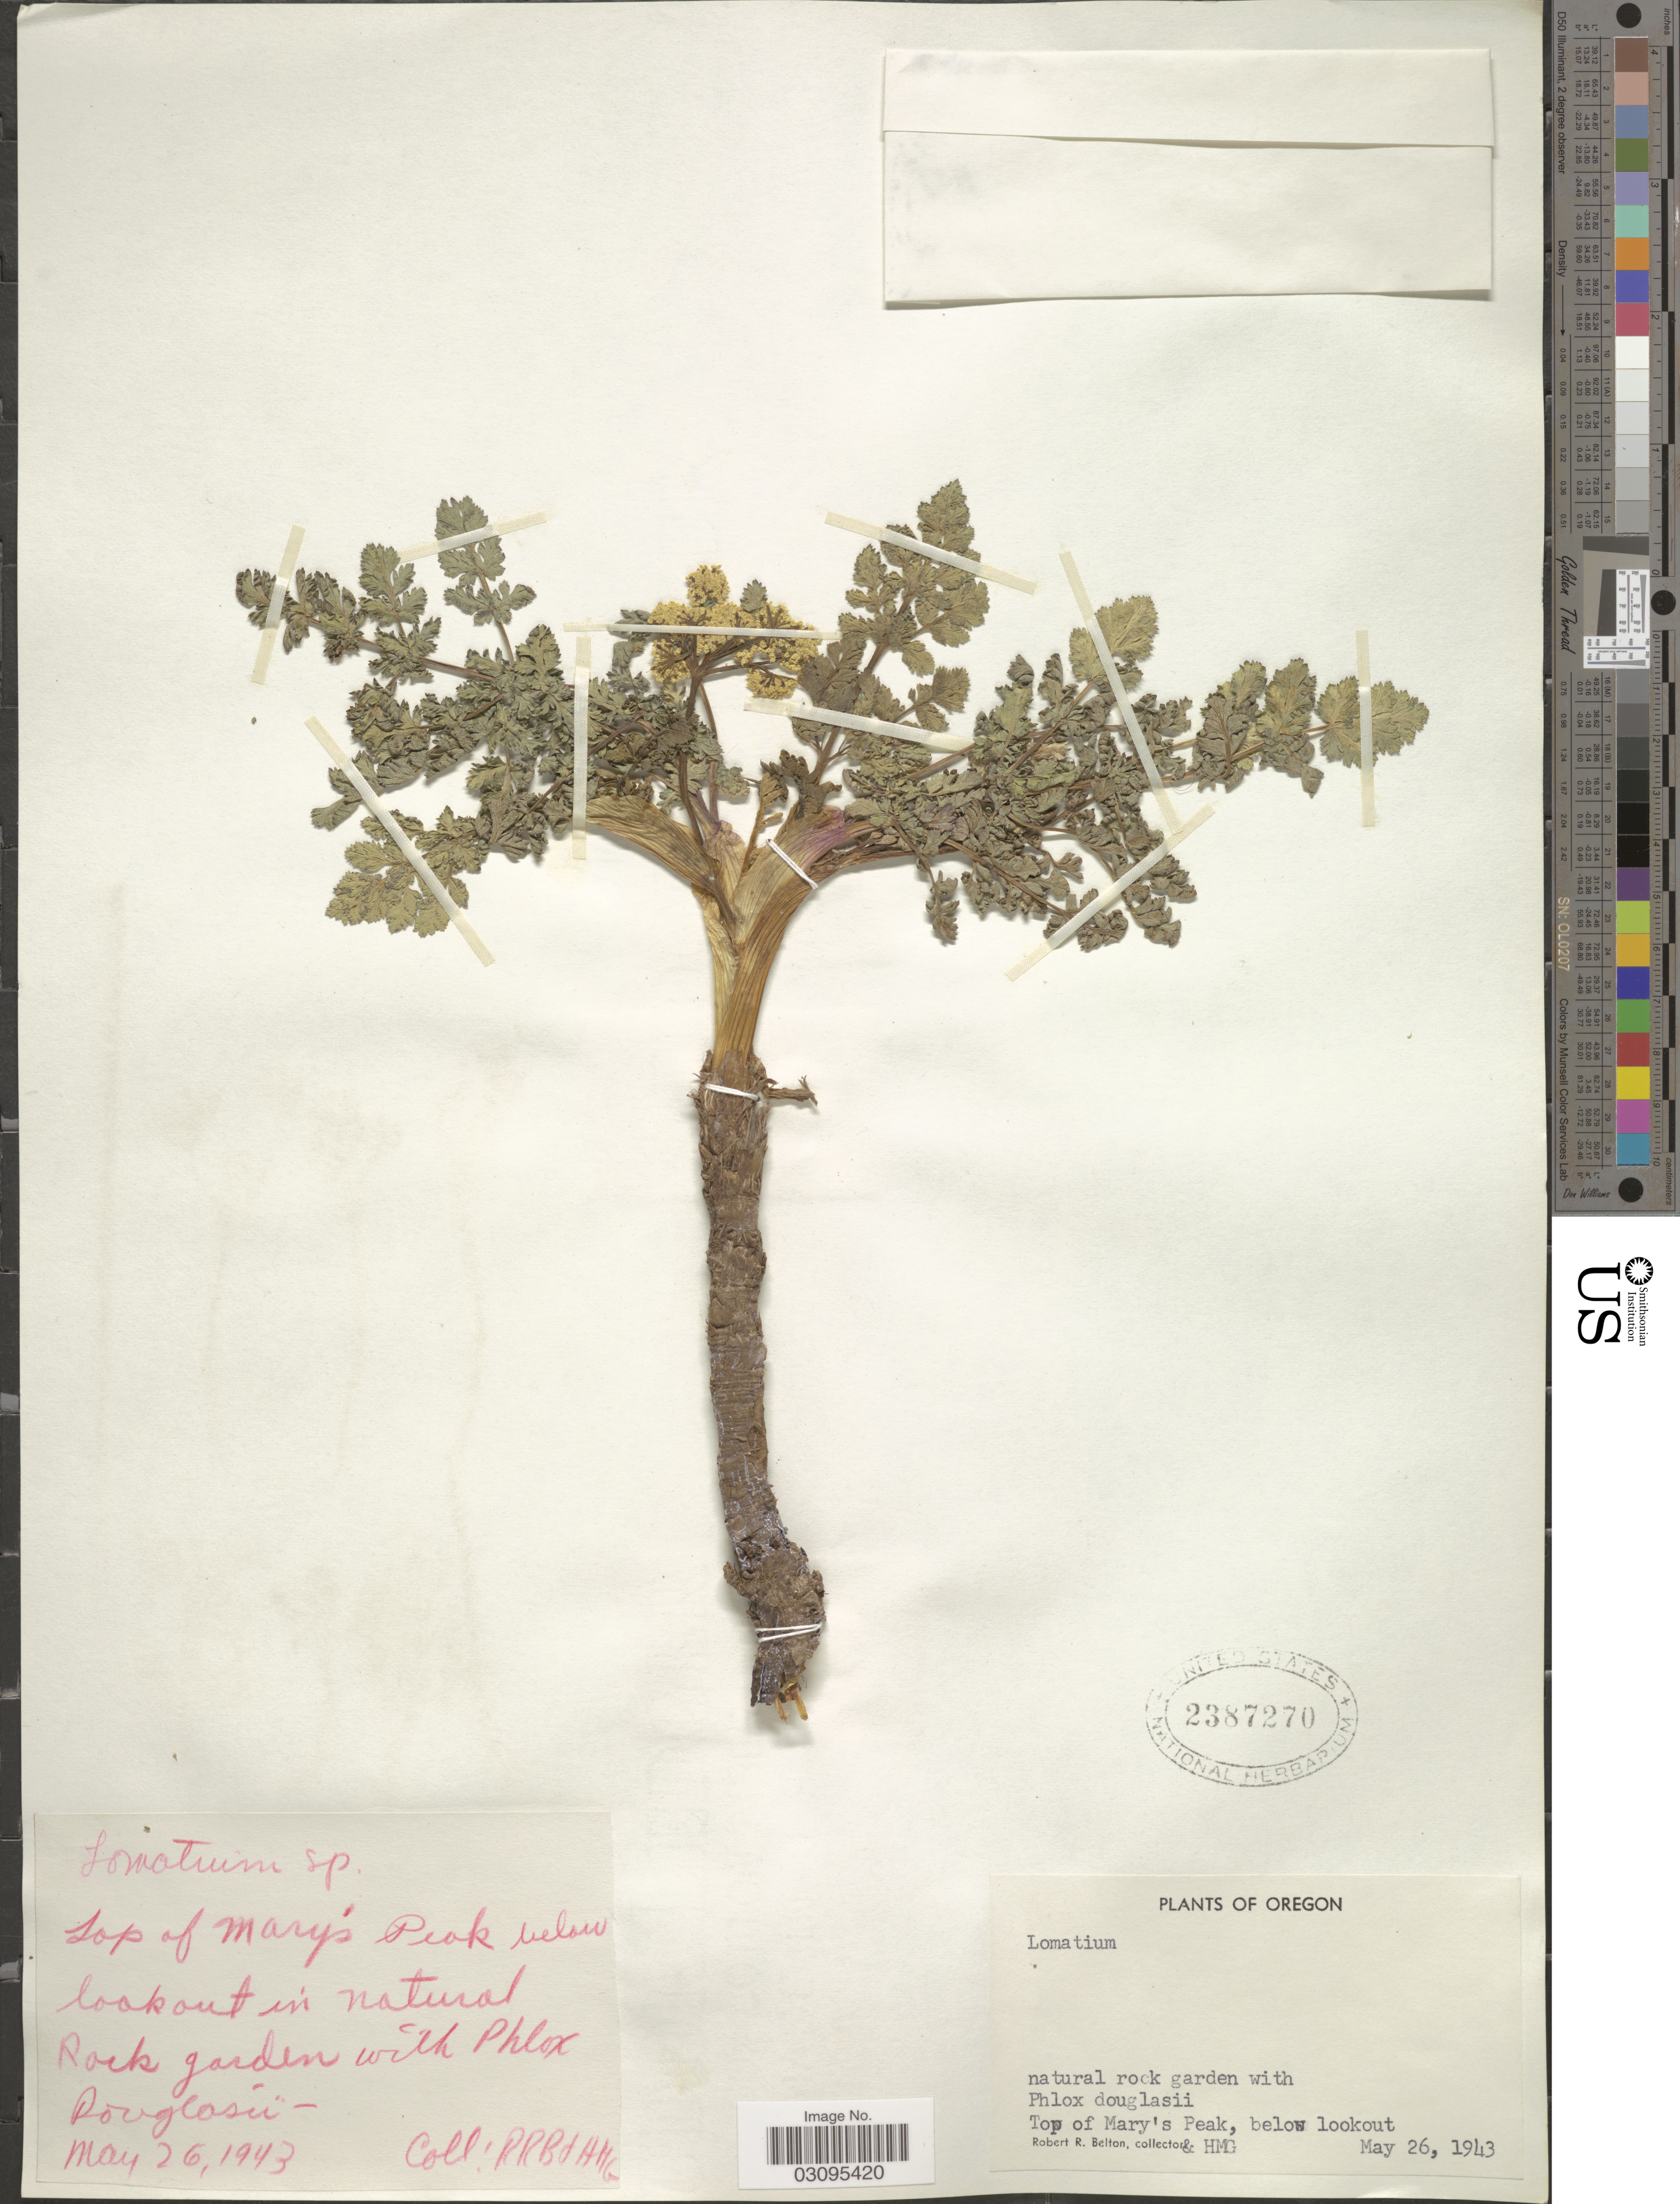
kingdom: Plantae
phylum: Tracheophyta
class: Magnoliopsida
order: Apiales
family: Apiaceae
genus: Lomatium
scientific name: Lomatium sp.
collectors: R. Belton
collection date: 1943-05-26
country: United States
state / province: Oregon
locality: Top of Mary's Peak, below lookout.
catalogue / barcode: US 2387270